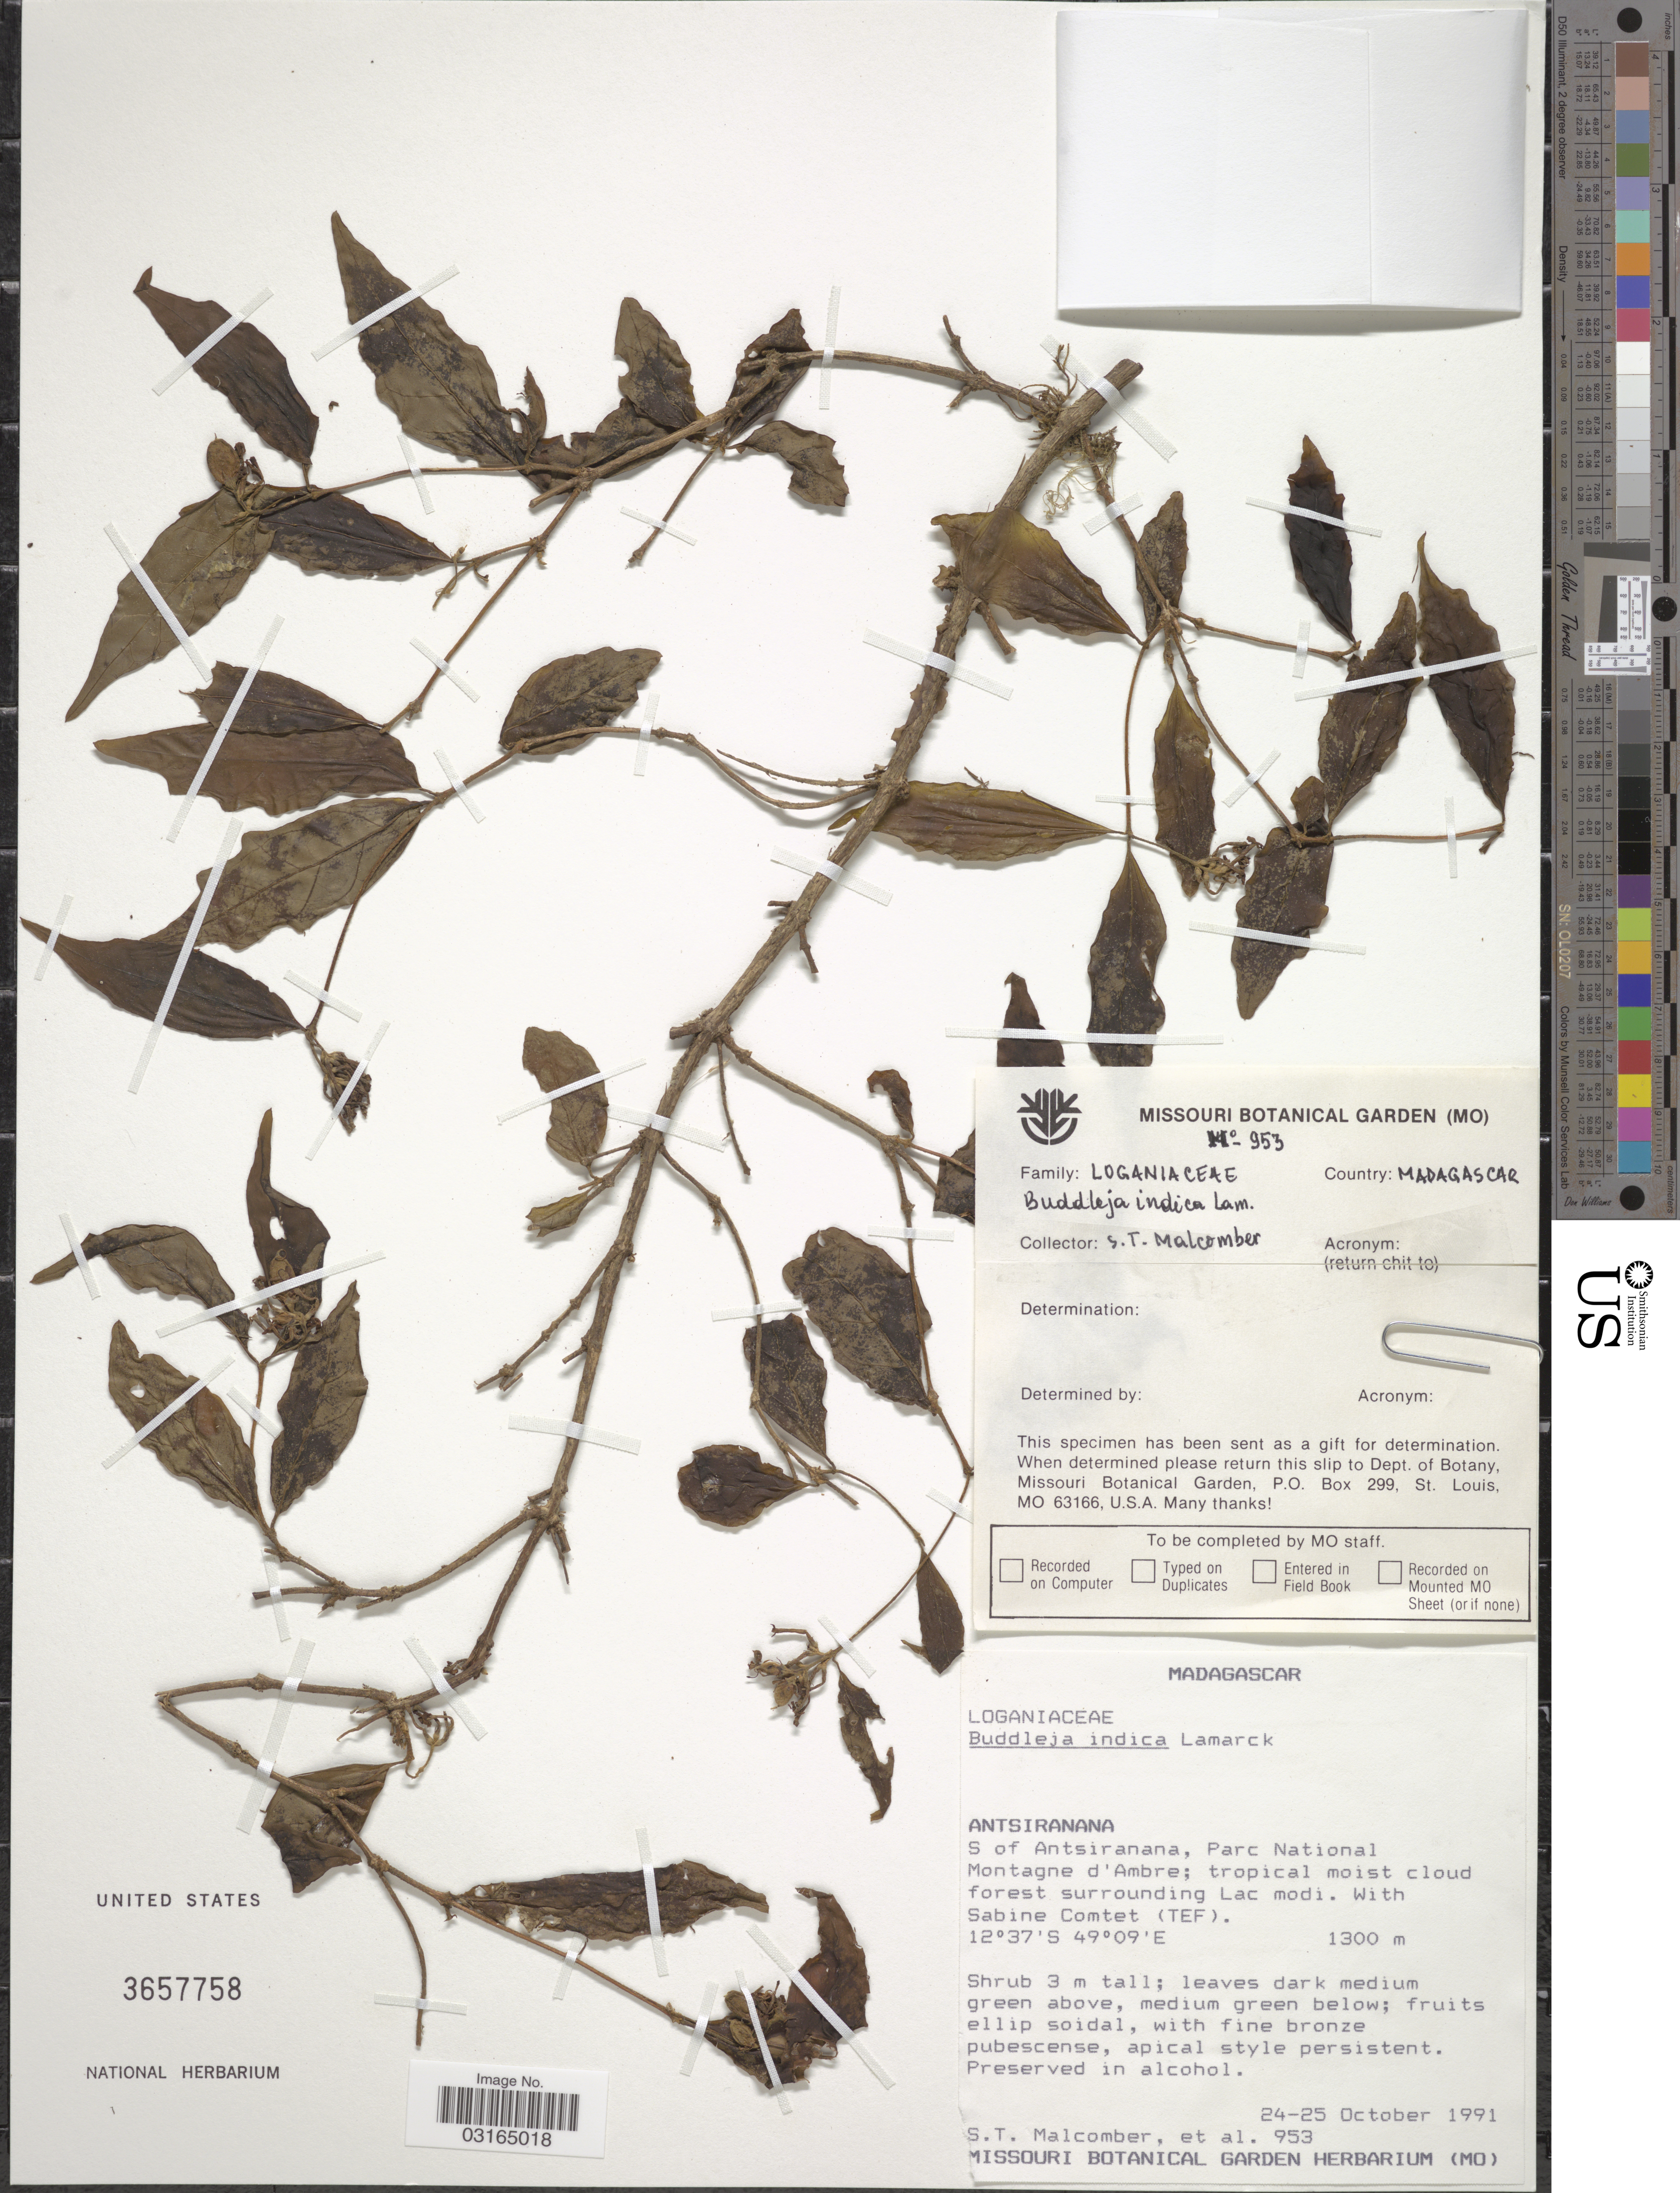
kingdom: Plantae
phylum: Tracheophyta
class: Magnoliopsida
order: Lamiales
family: Scrophulariaceae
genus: Buddleja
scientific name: Buddleja indica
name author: Lam.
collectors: S. T. Malcomber & et al.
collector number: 953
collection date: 1991-10-24/1991-10-25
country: Madagascar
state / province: Diana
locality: S of Antsiranana, Parc National Montagne d'Ambre; tropical moist cloud forest surrounding Lac modi.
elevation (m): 1300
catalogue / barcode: US 3657758